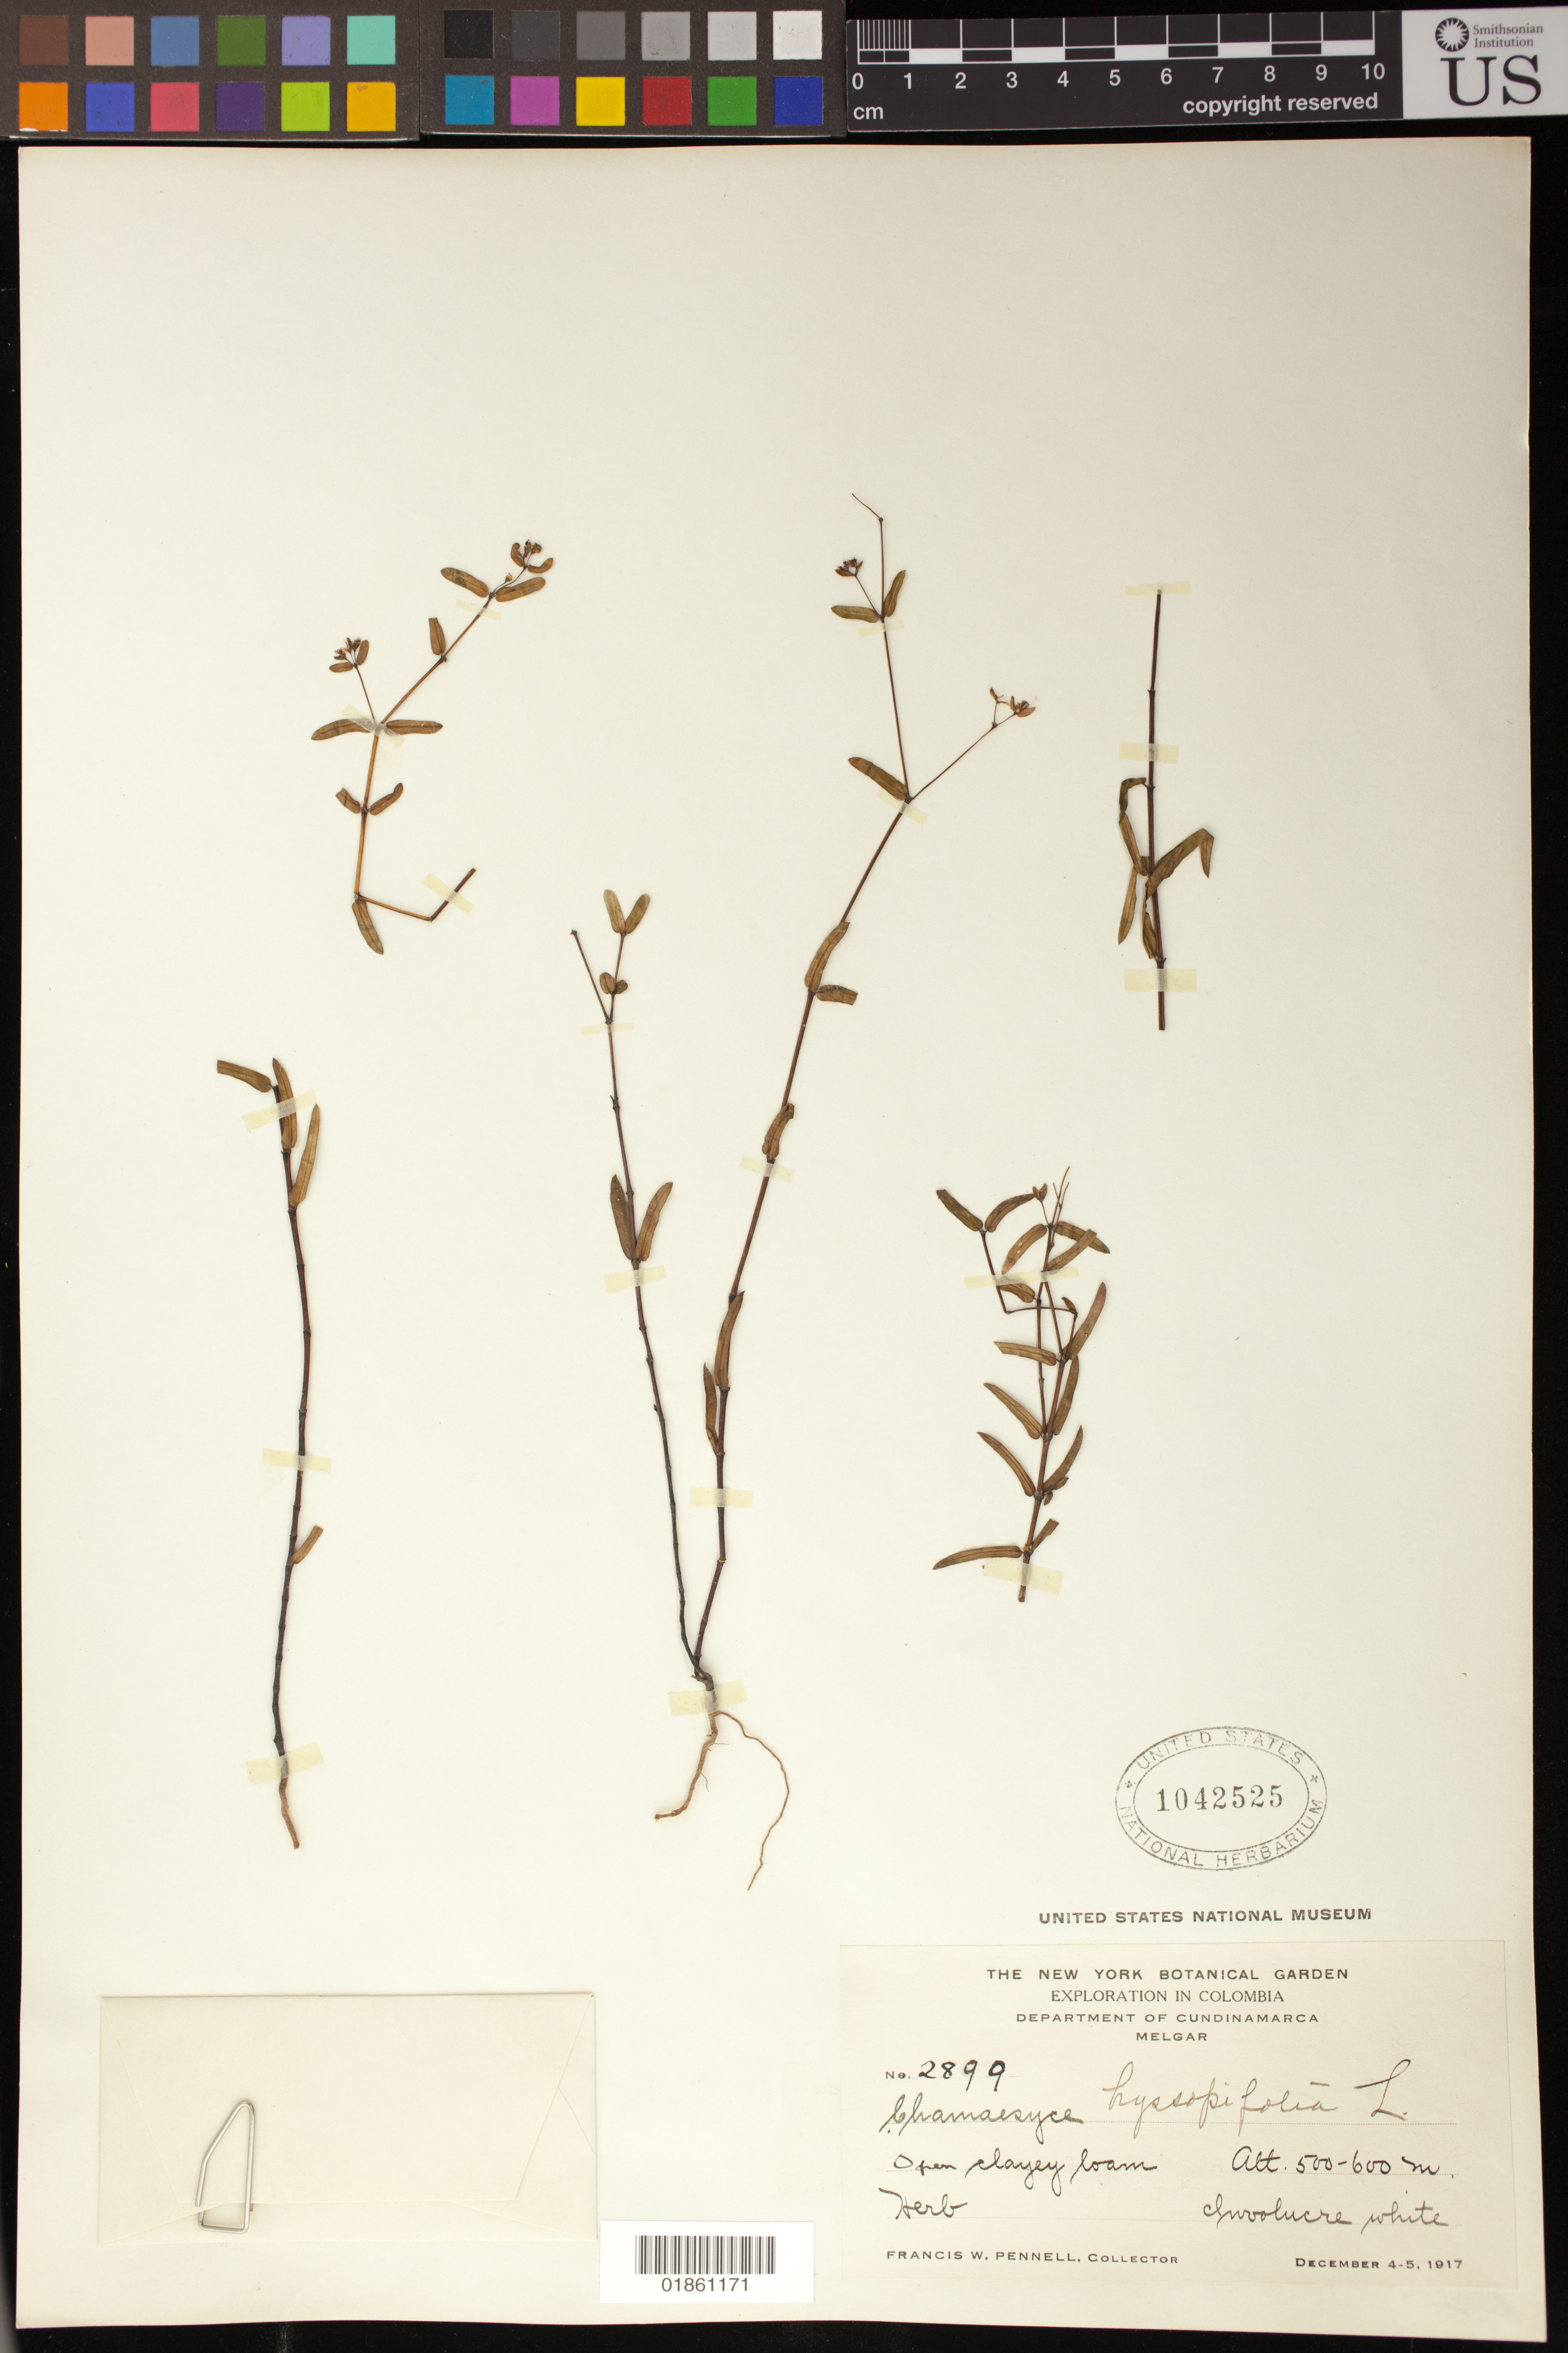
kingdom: Plantae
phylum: Tracheophyta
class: Magnoliopsida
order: Malpighiales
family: Euphorbiaceae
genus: Euphorbia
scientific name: Euphorbia hyssopifolia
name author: L.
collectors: F. W. Pennell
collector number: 2899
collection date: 1917-12-04/1917-12-05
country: Colombia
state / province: Tolima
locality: Melgar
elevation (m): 500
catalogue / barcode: US 1042525